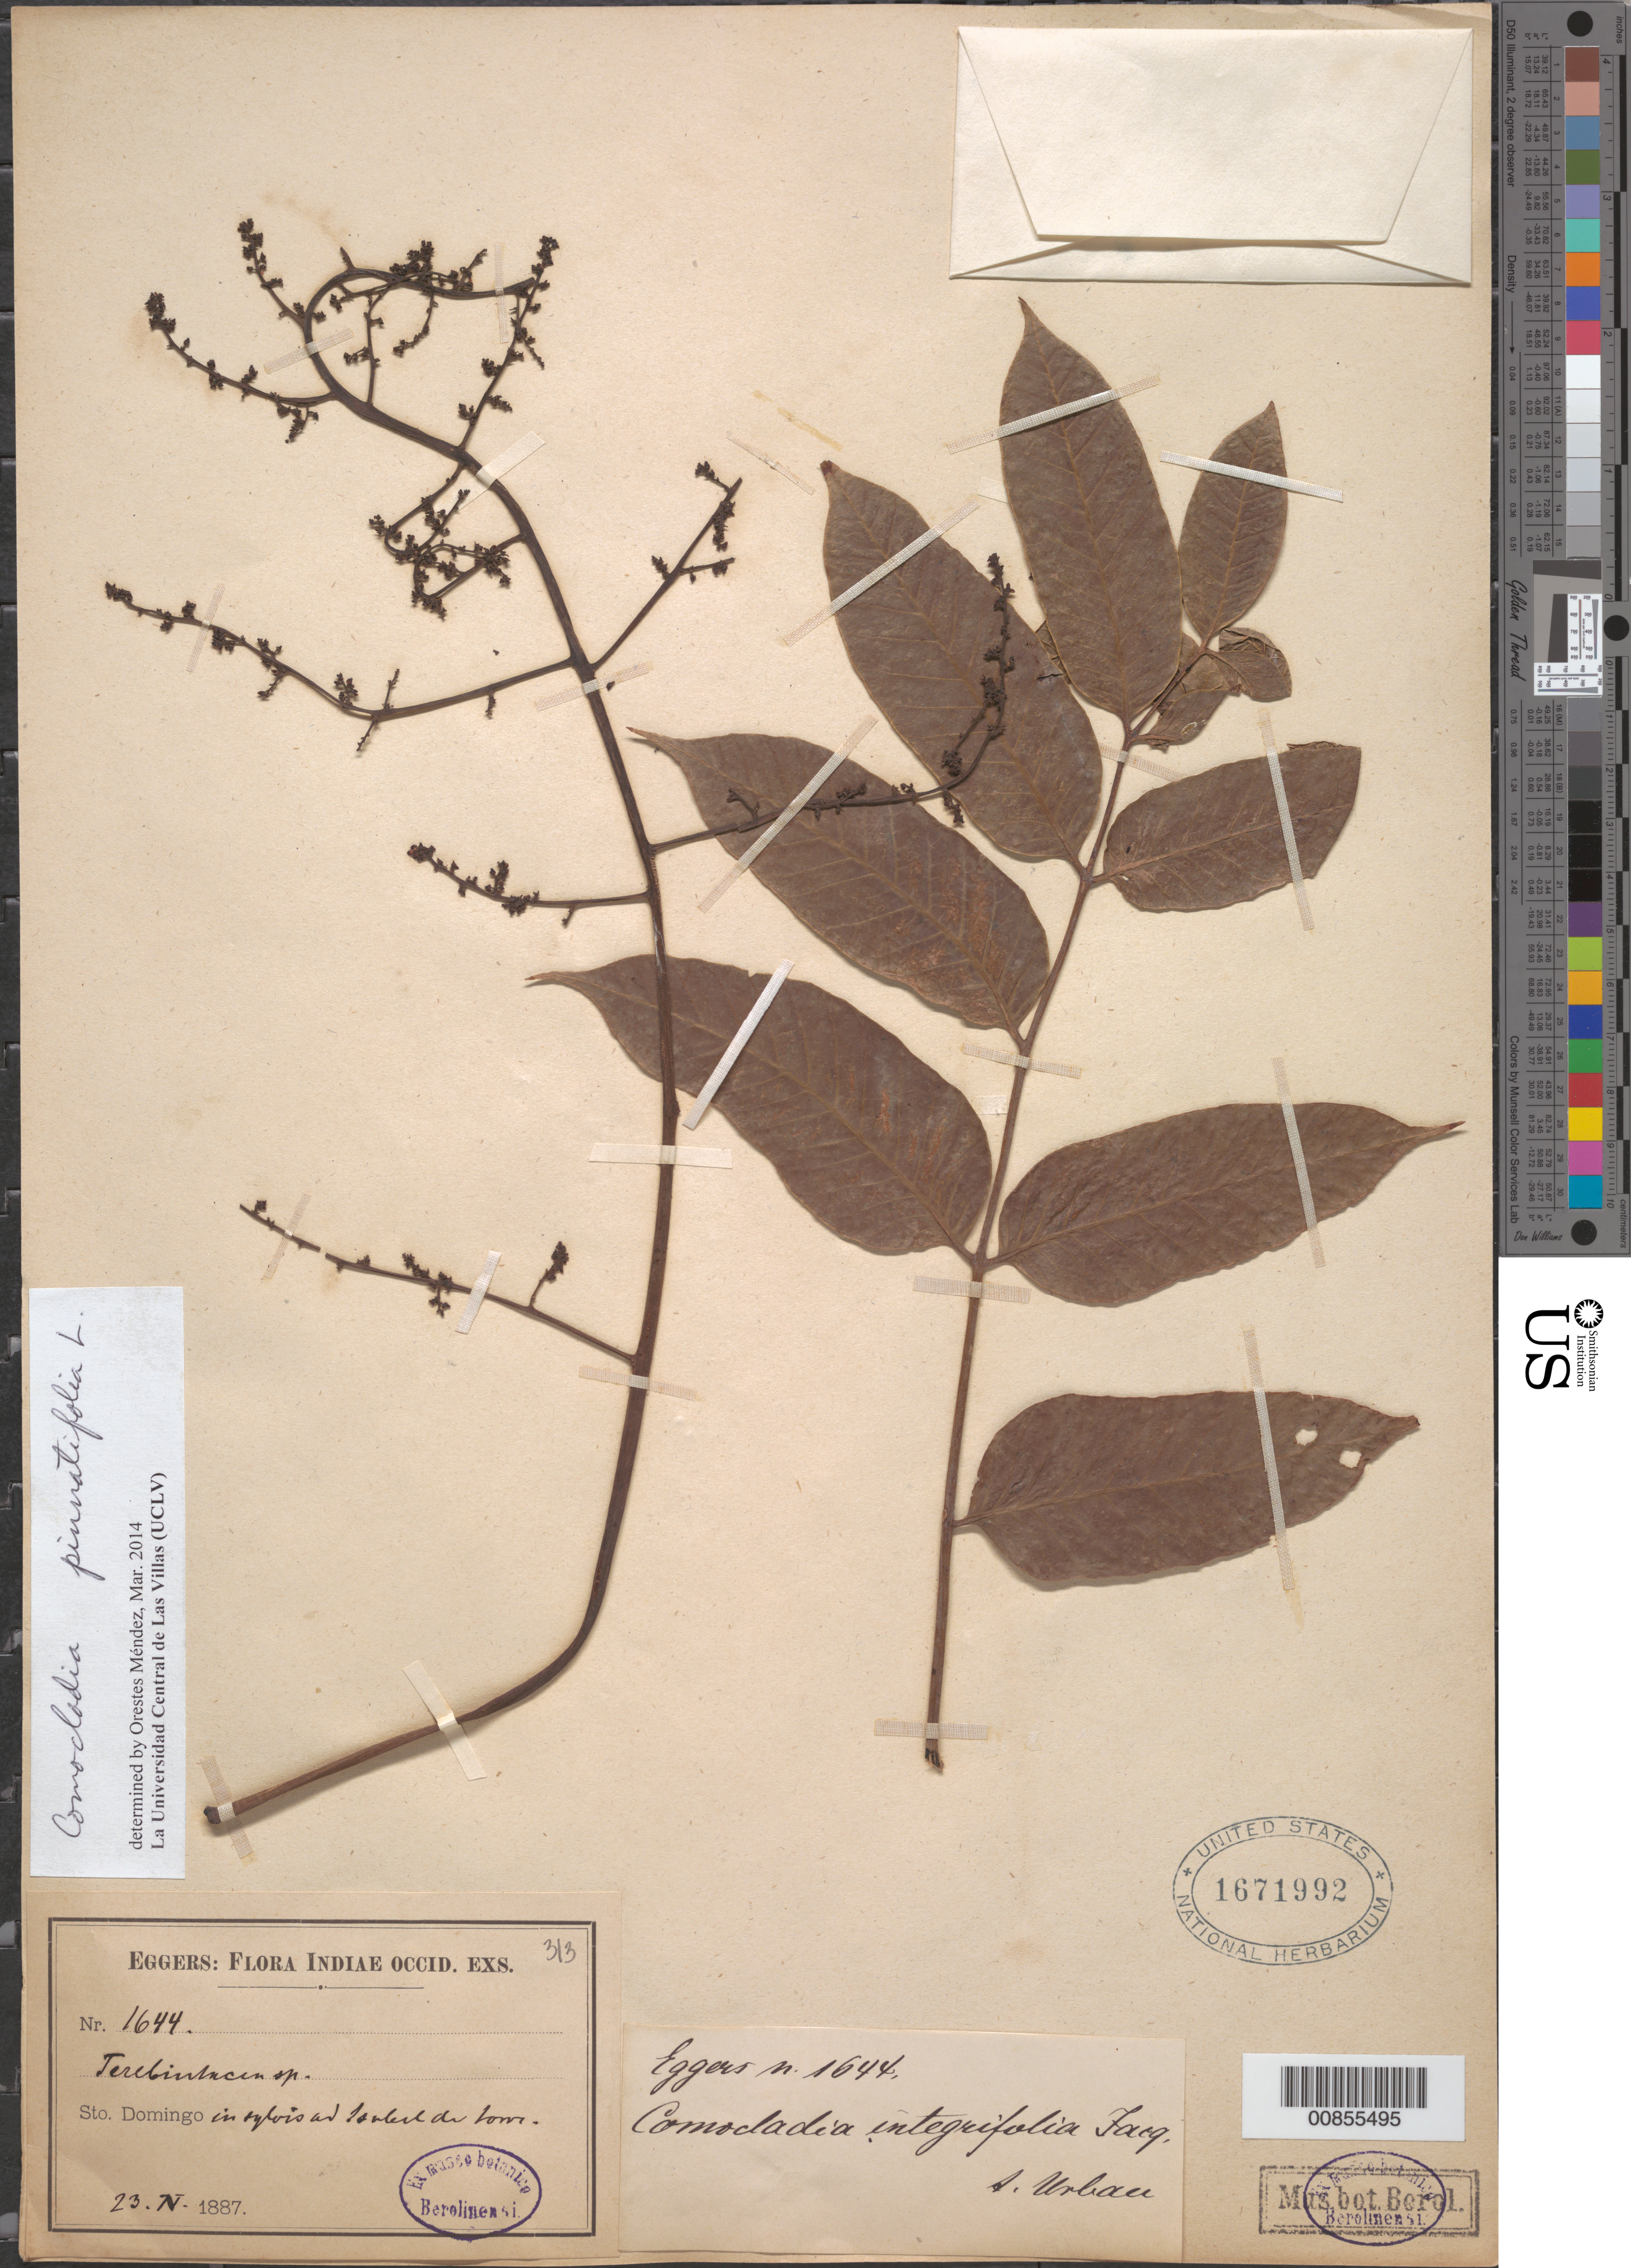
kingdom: Plantae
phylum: Tracheophyta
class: Magnoliopsida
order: Sapindales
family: Anacardiaceae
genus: Comocladia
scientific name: Comocladia pinnatifolia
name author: L.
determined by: Méndez, Orestes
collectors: H. F. A. von Eggers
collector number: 1644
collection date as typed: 23 Apr 1887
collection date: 1887-04-23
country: Dominican Republic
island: Hispaniola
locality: Isabel de "lom"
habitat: In sylvis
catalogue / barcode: US 1671992